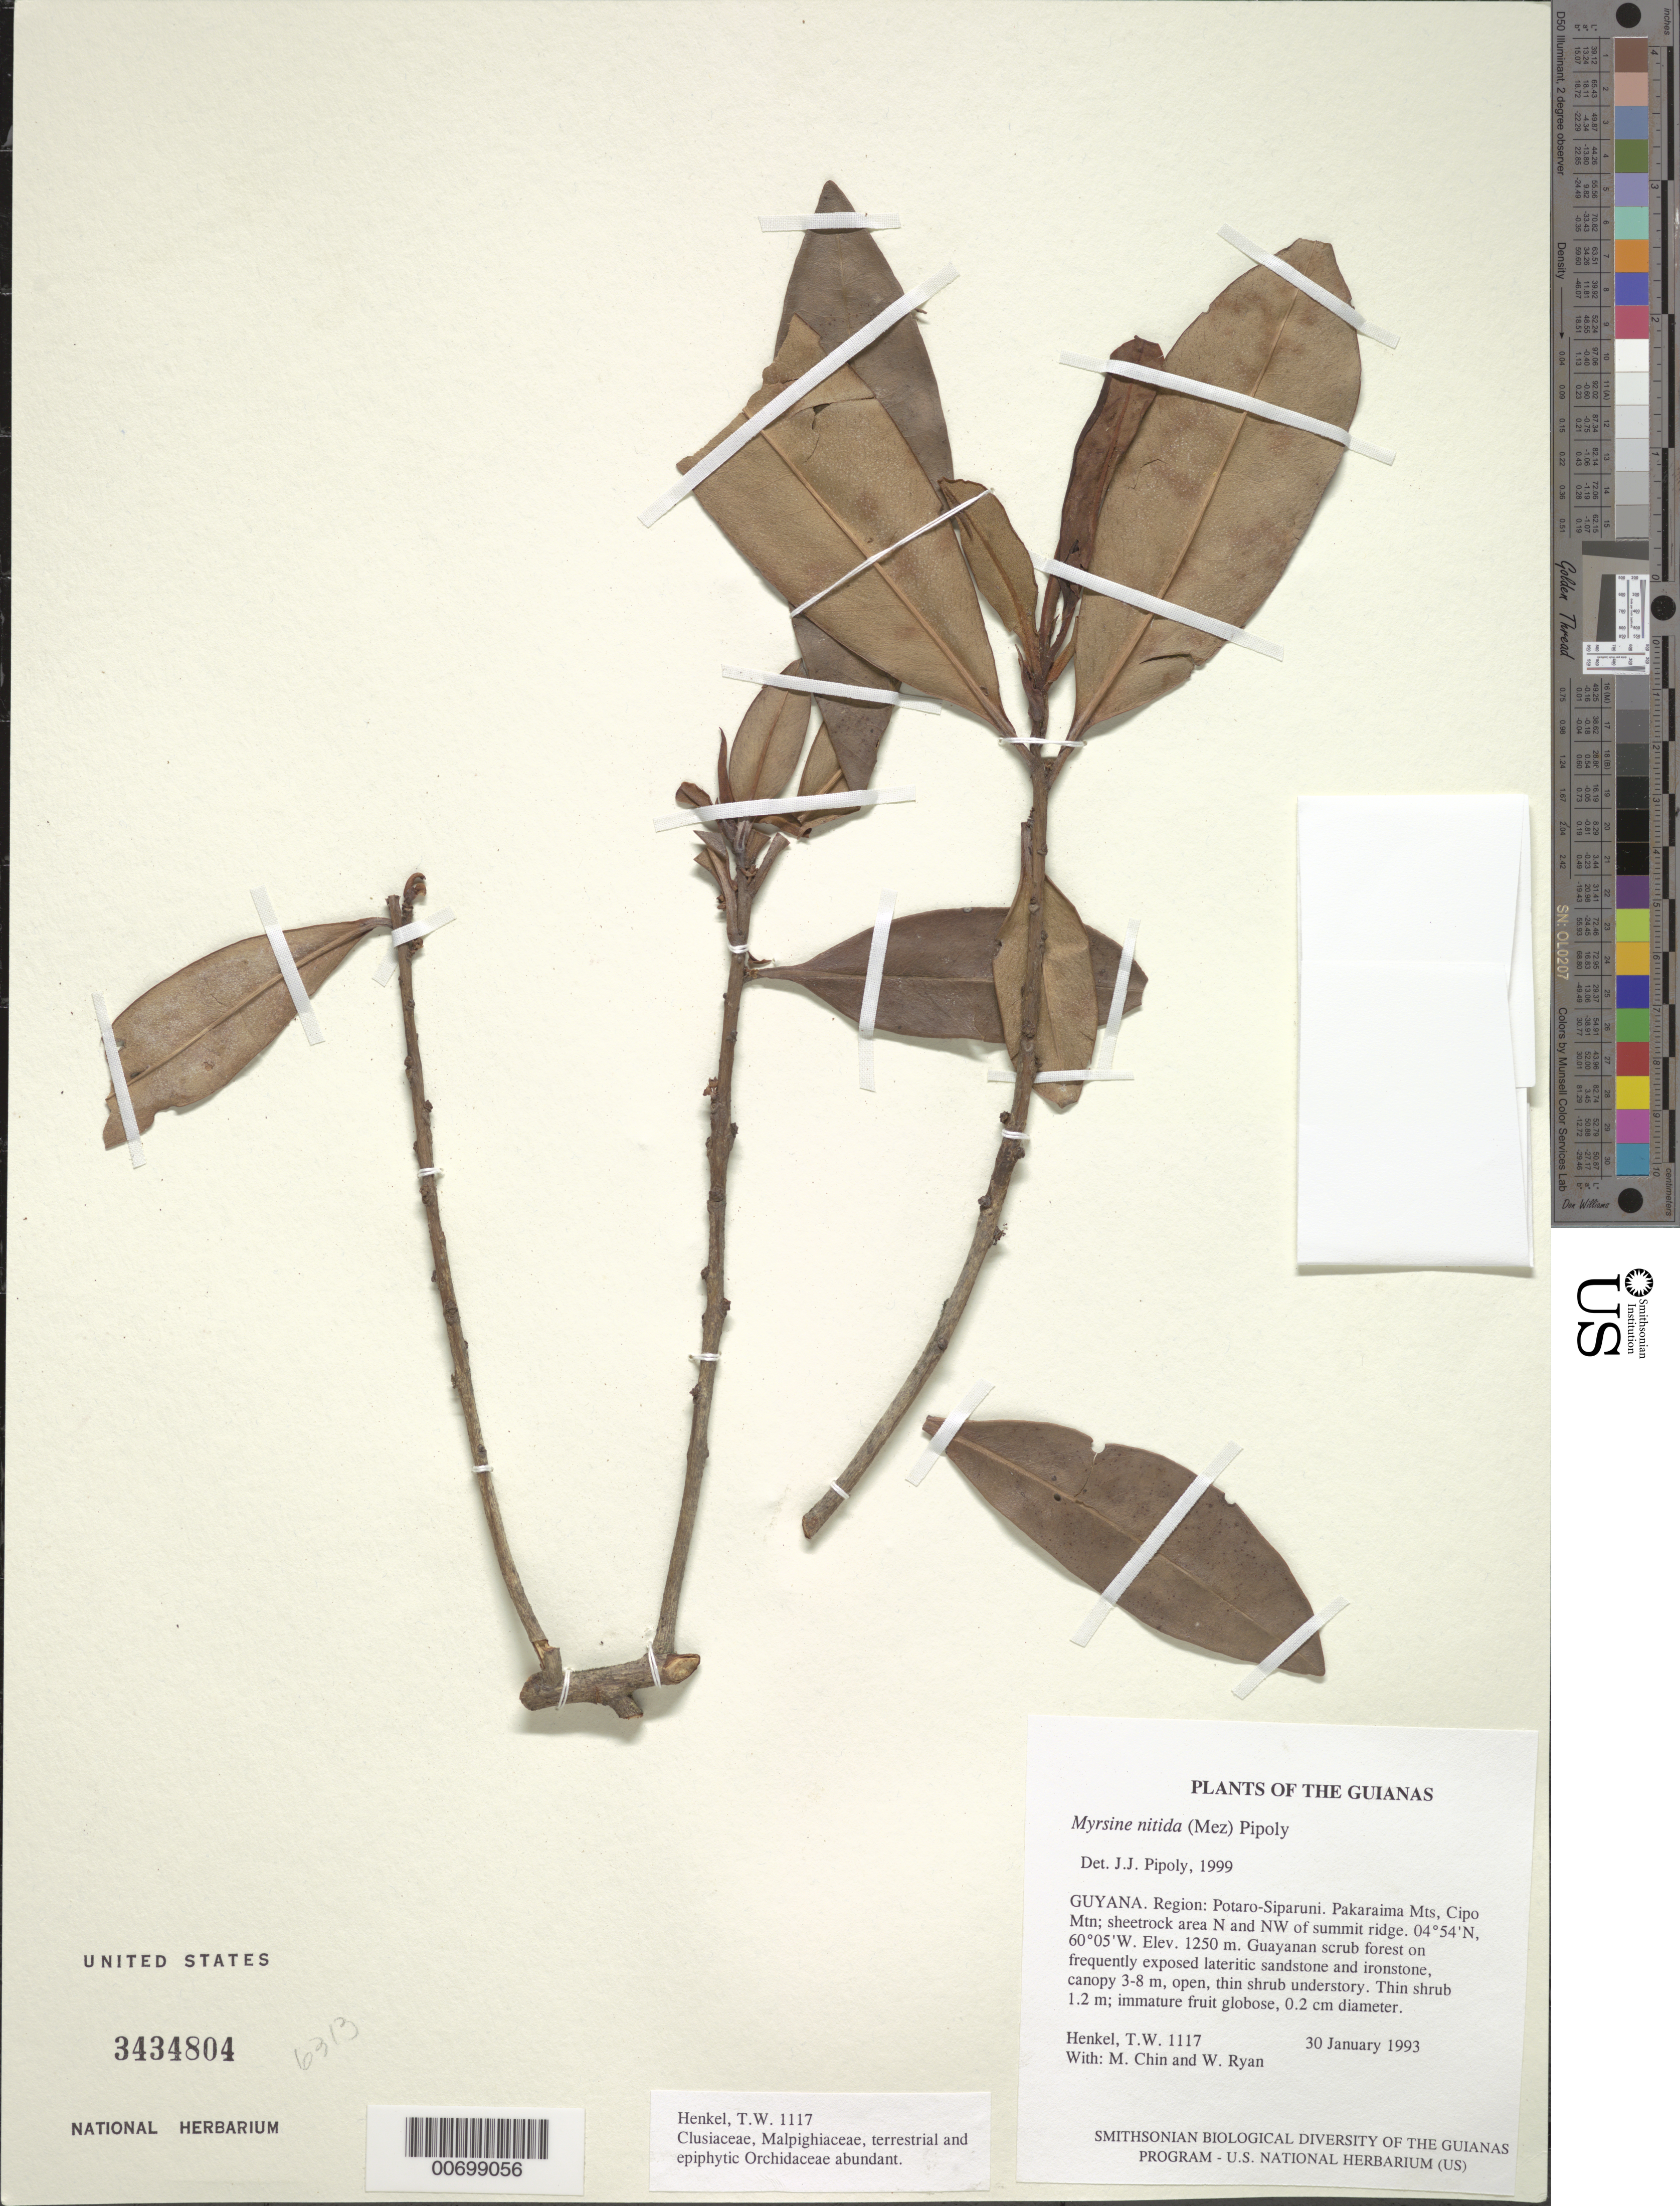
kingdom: Plantae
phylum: Tracheophyta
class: Magnoliopsida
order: Ericales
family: Primulaceae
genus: Myrsine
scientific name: Myrsine nitida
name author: (Mez) Pipoly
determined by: Pipoly, J. J., III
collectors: T. Henkel, M. Chin & W. Ryan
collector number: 1117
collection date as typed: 30 January 1993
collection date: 1993-01-30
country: Guyana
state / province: Potaro-Siparuni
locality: Pakaraima Mts, Cipo Mtn; sheetrock area N and NW of summit ridge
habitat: Guayanan scrub forest on frequently exposed lateritic sandstone and ironstone, canopy 3-8 m, open, thin shrub understory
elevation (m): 1250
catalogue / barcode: US 3434804